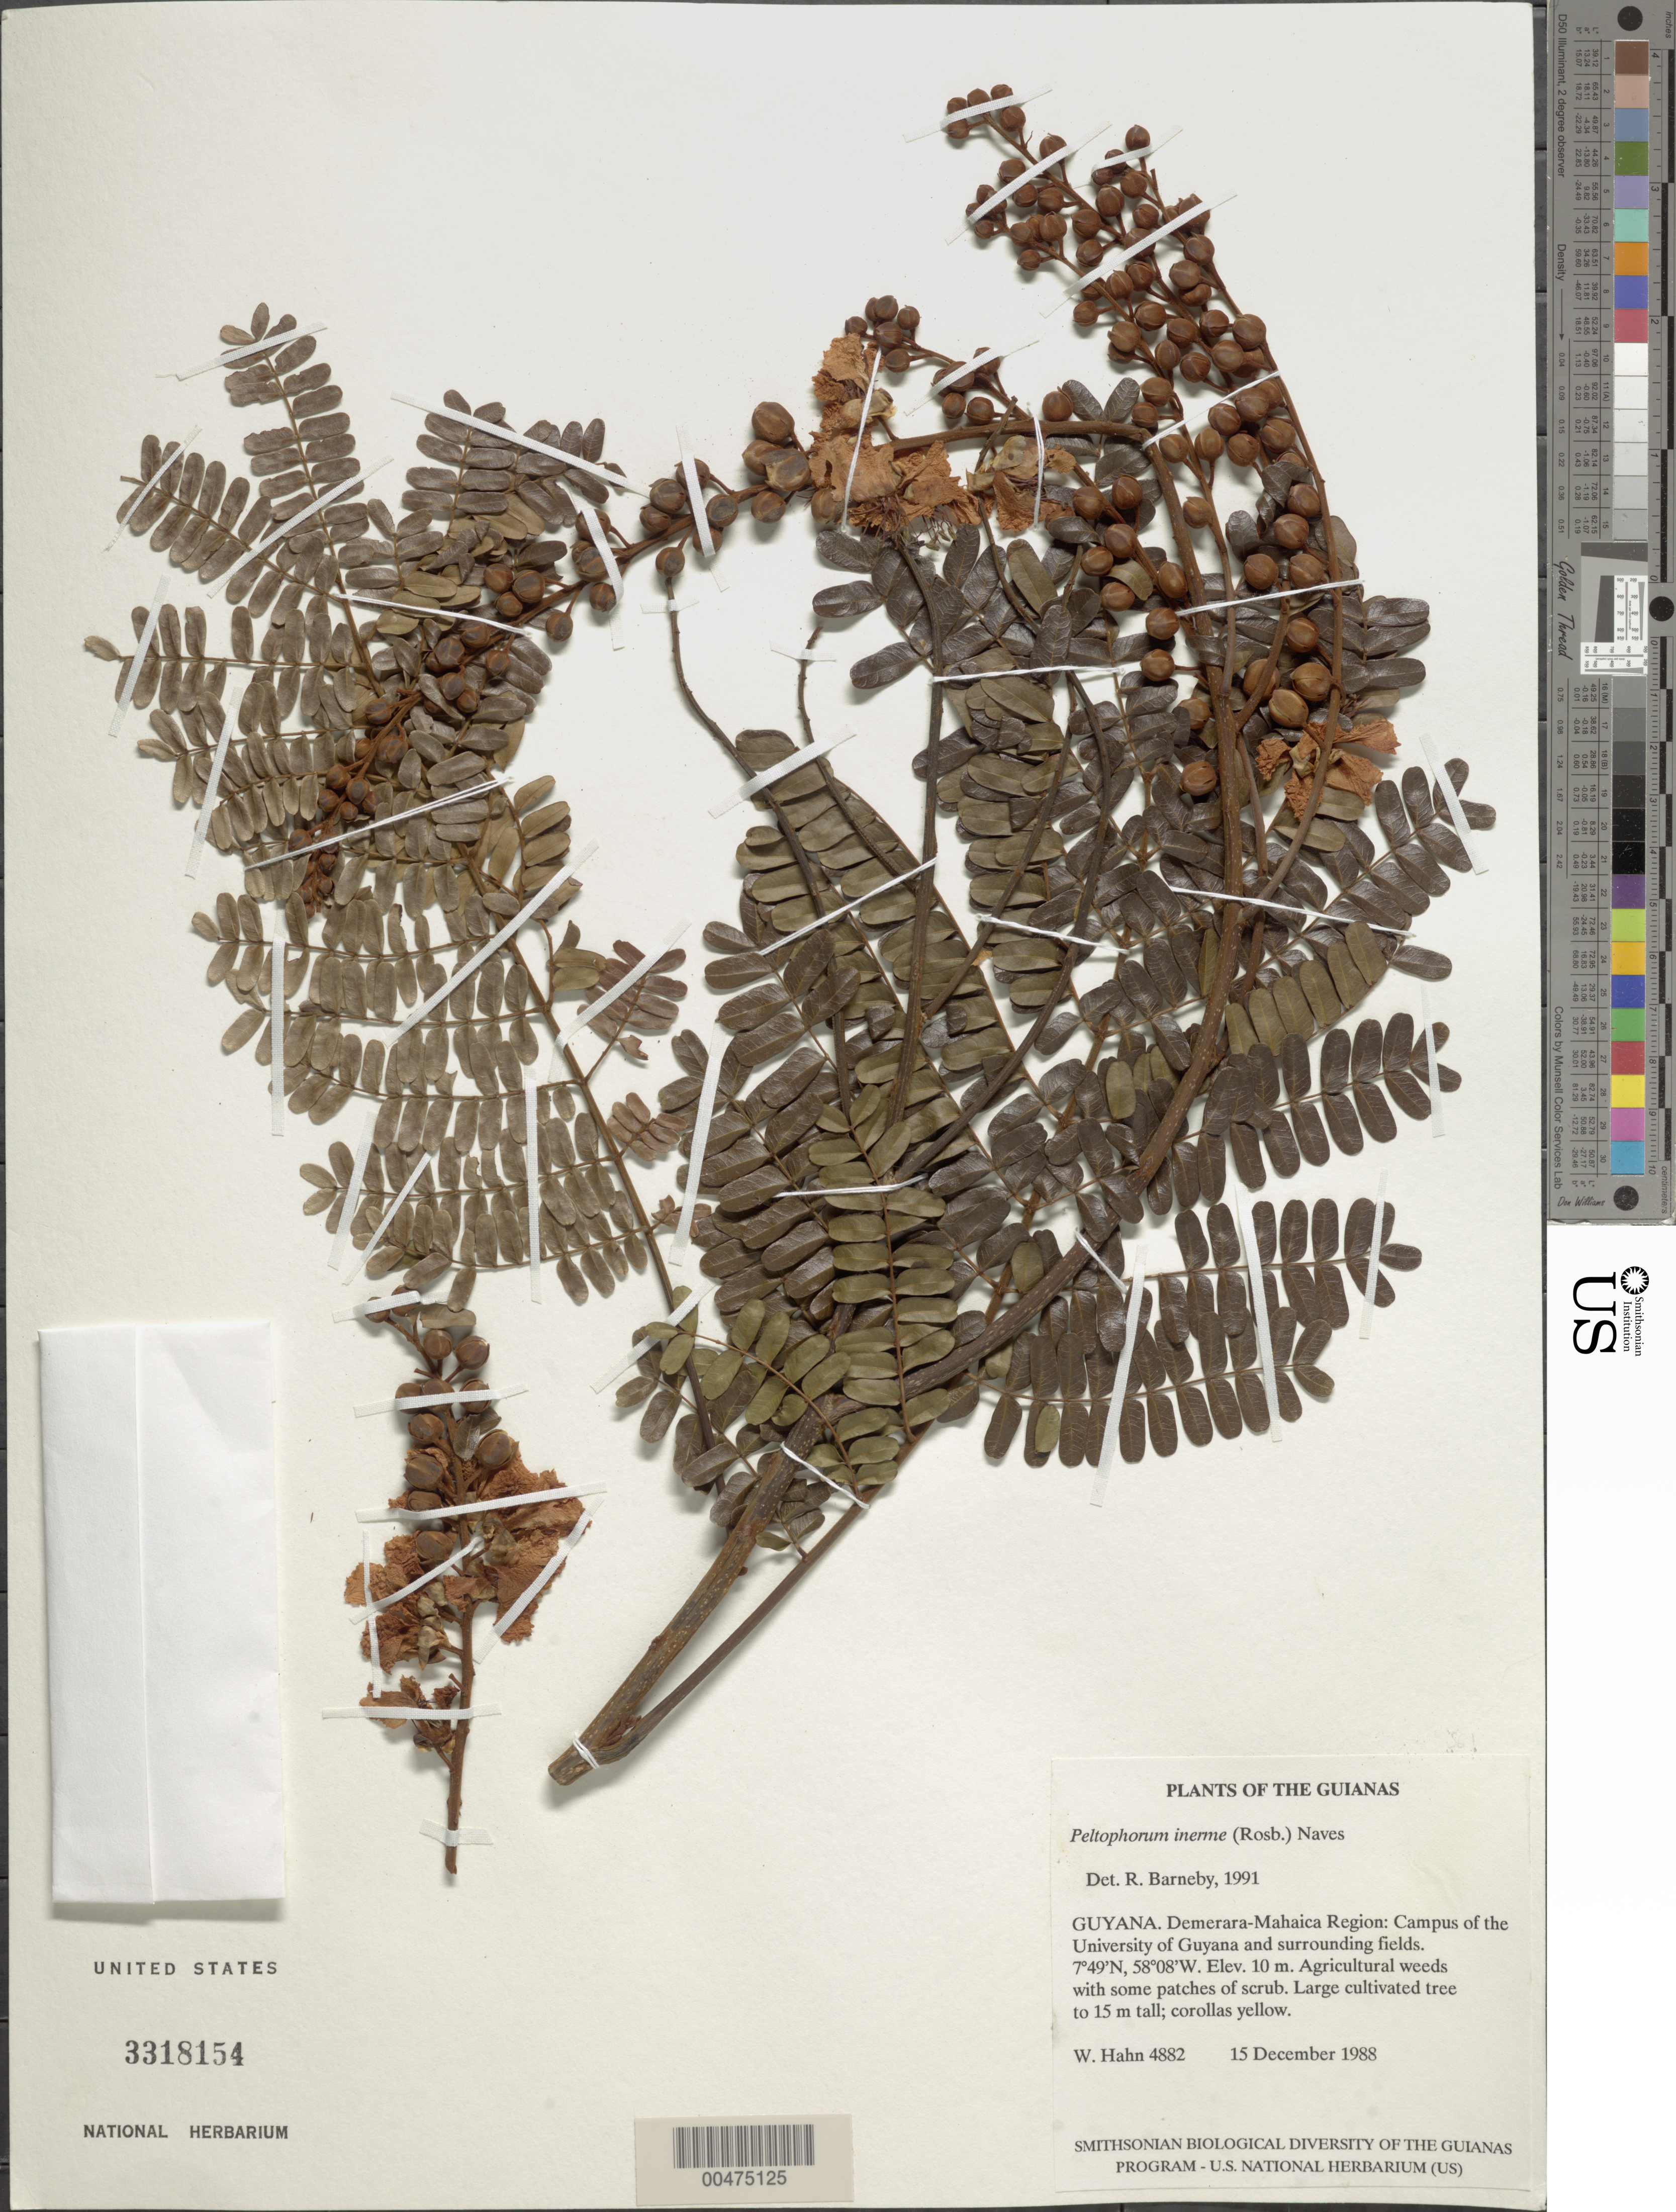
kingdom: Plantae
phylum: Tracheophyta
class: Magnoliopsida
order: Fabales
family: Fabaceae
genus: Peltophorum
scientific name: Peltophorum pterocarpum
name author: (DC.) Backer ex K. Heyne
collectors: W. Hahn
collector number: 4882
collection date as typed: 15 December 1988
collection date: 1988-12-15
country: Guyana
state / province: Demerara-Mahaica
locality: Campus of the University of Guyana and surrounding fields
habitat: Agricultural weeds with some patches of scrub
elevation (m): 10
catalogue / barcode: US 3318154